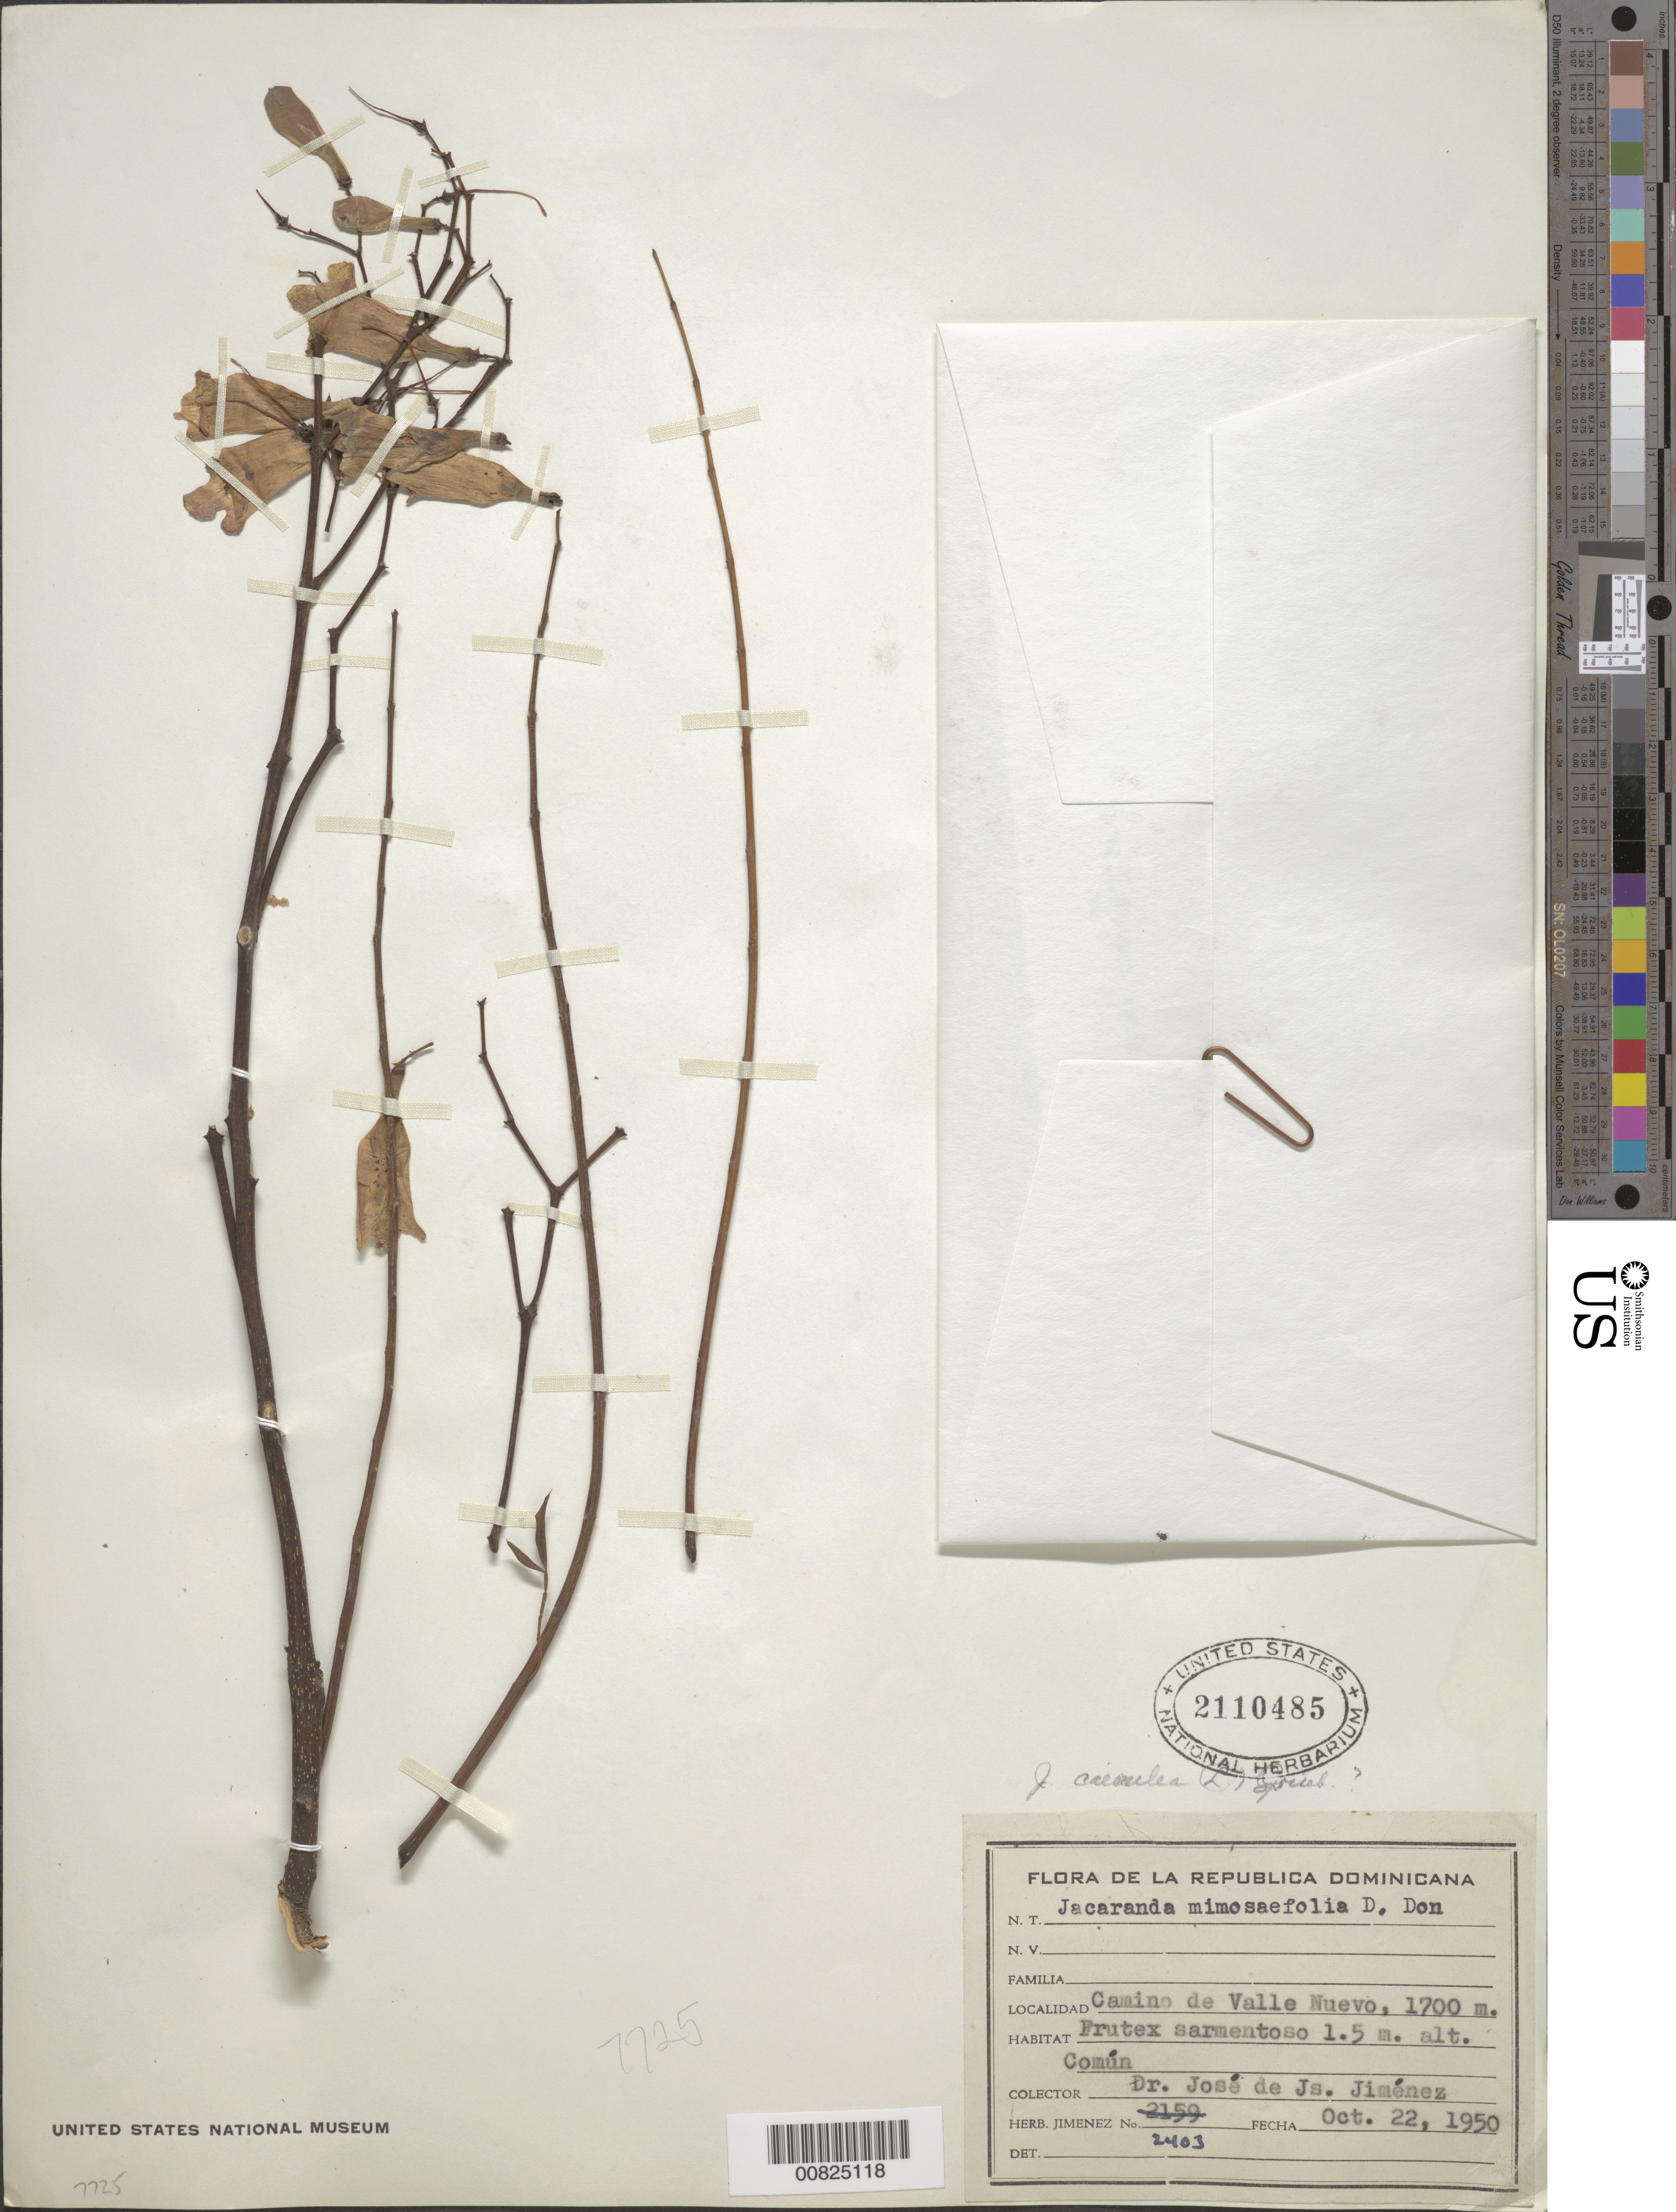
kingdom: Plantae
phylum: Tracheophyta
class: Magnoliopsida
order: Lamiales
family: Bignoniaceae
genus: Jacaranda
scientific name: Jacaranda mimosifolia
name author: D. Don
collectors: J. J. Jiménez Almonte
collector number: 2403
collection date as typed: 22 Oct 1950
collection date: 1950-10-22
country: Dominican Republic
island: Hispaniola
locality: Camino de Valle Nuevo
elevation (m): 1700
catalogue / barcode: US 2110485